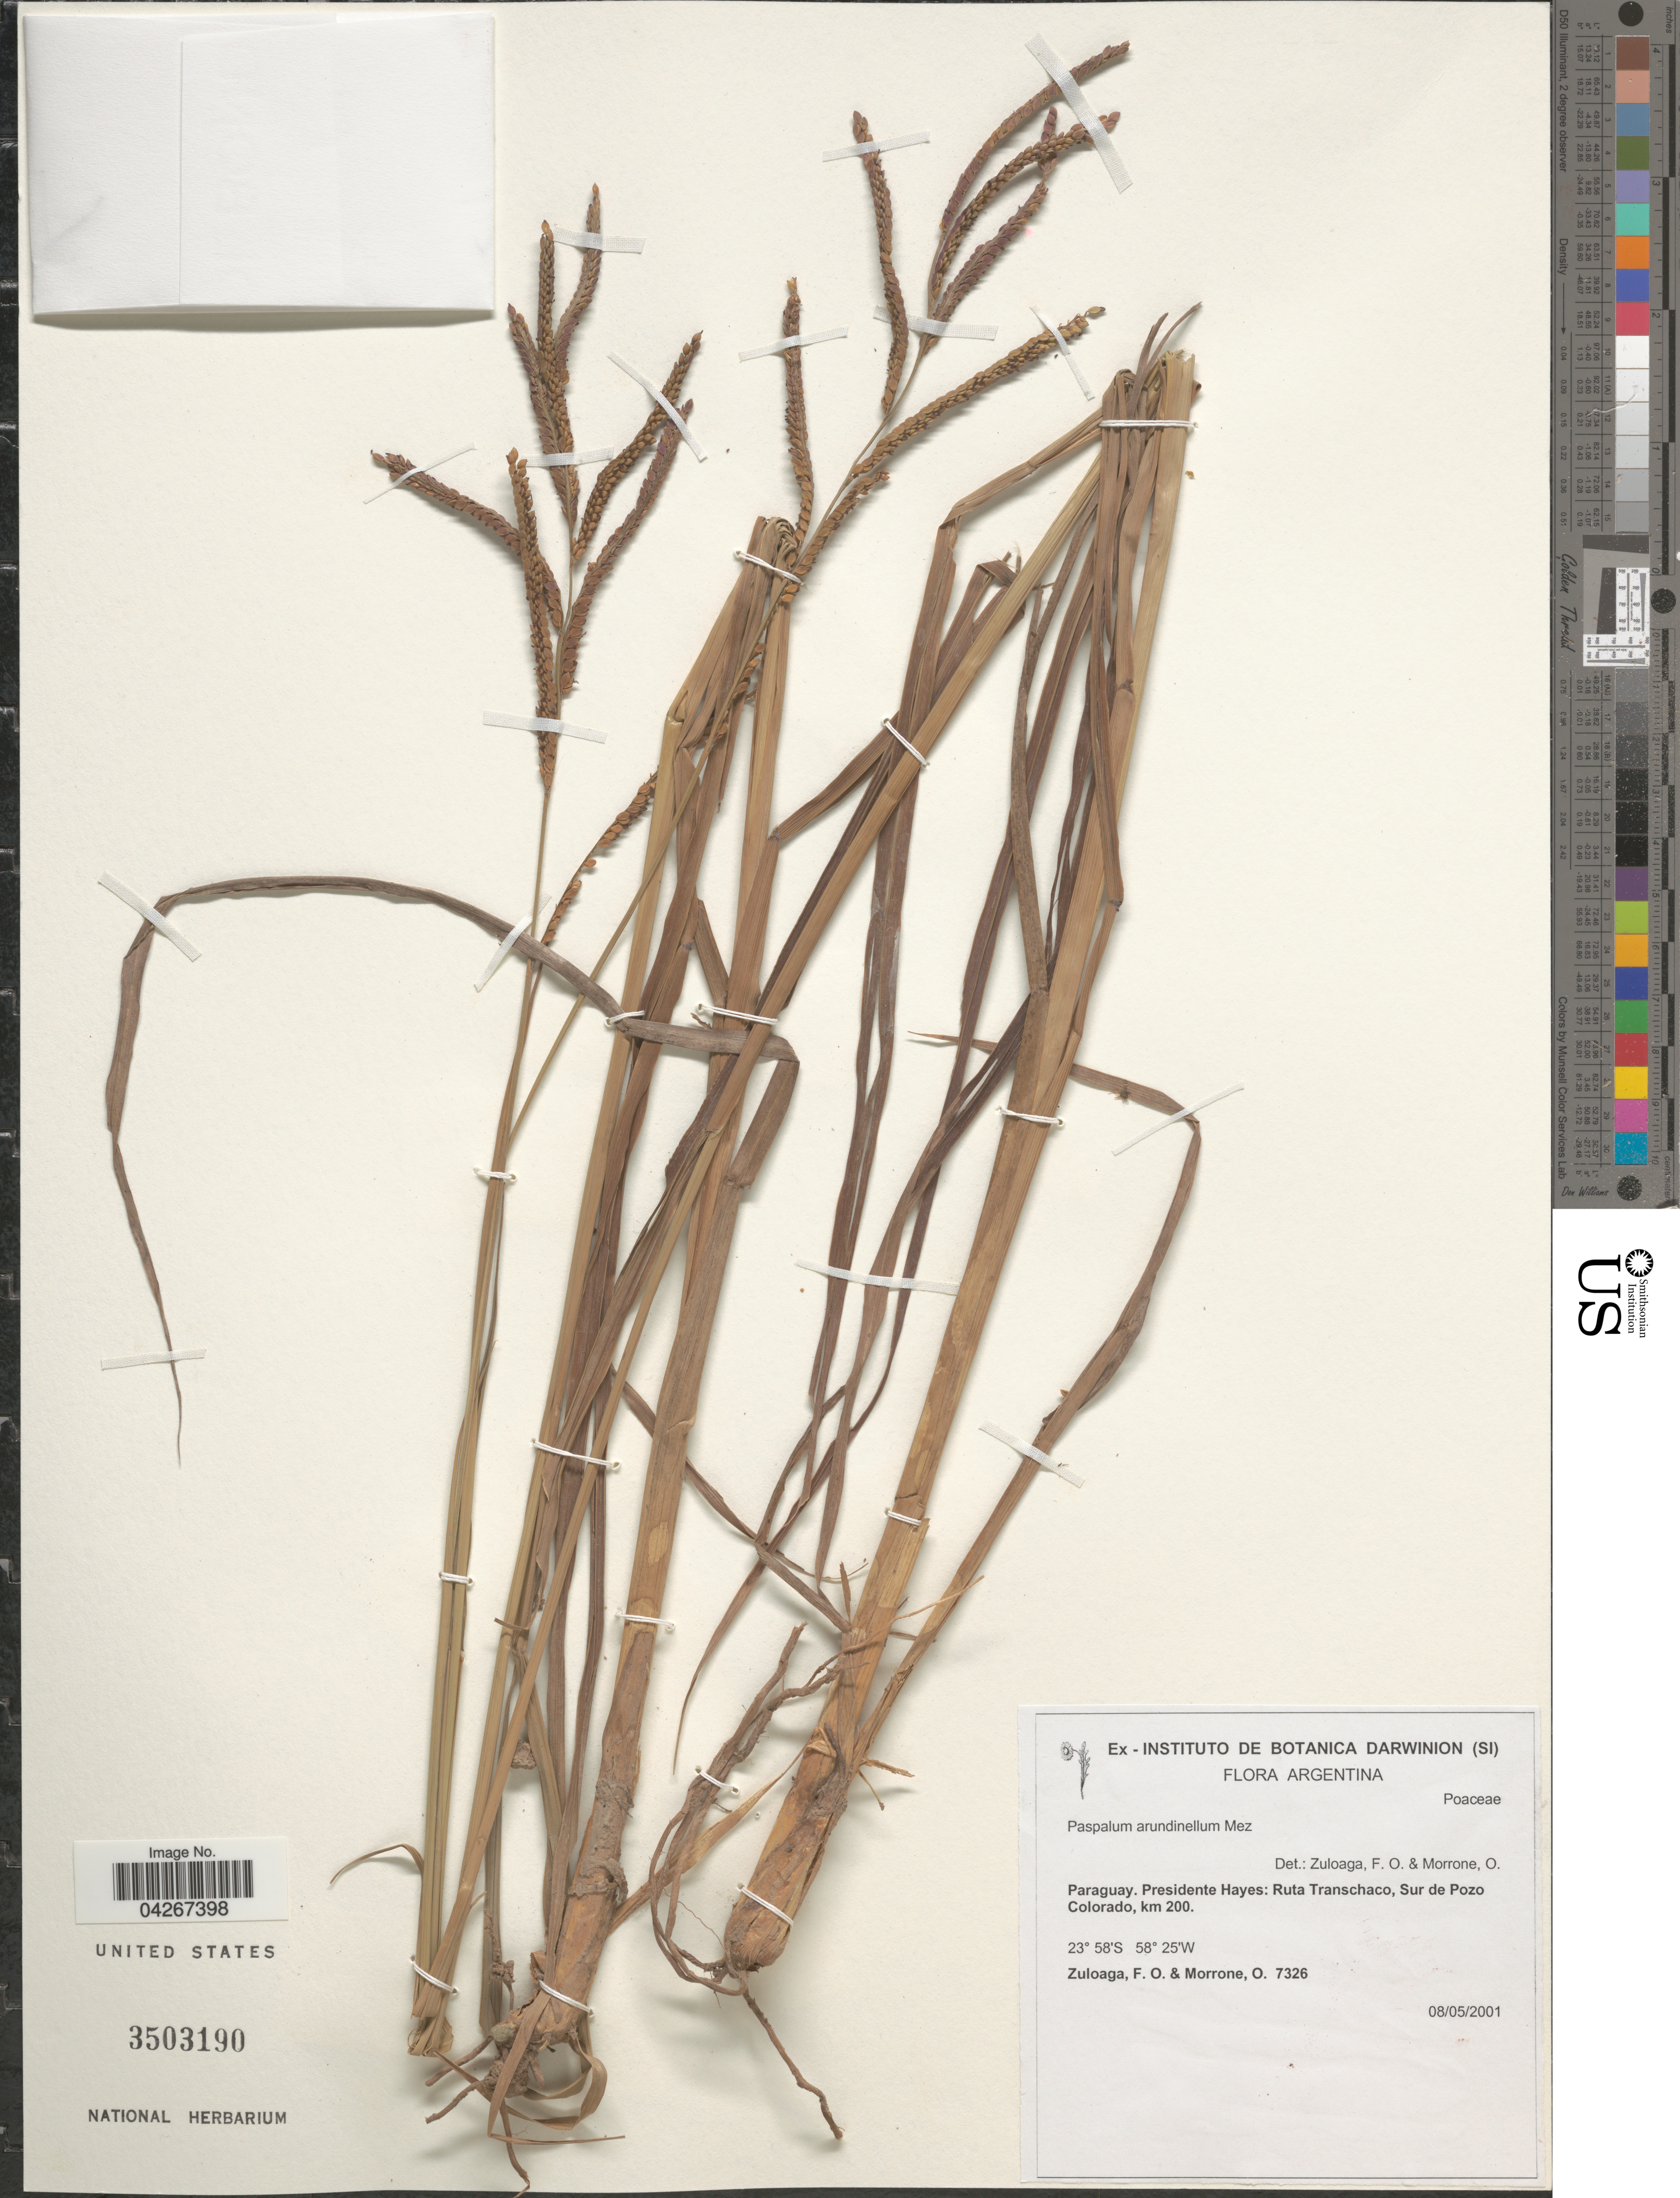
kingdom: Plantae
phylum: Tracheophyta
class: Liliopsida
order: Poales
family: Poaceae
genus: Paspalum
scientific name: Paspalum arundinellum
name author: Mez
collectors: F. O. Zuloaga & O. N. Morrone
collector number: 7326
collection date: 2001-05-08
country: Paraguay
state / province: Presidente Hayes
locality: Ruta Transchaco, Sur de Pozo Colorado, km 200.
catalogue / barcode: US 3503190